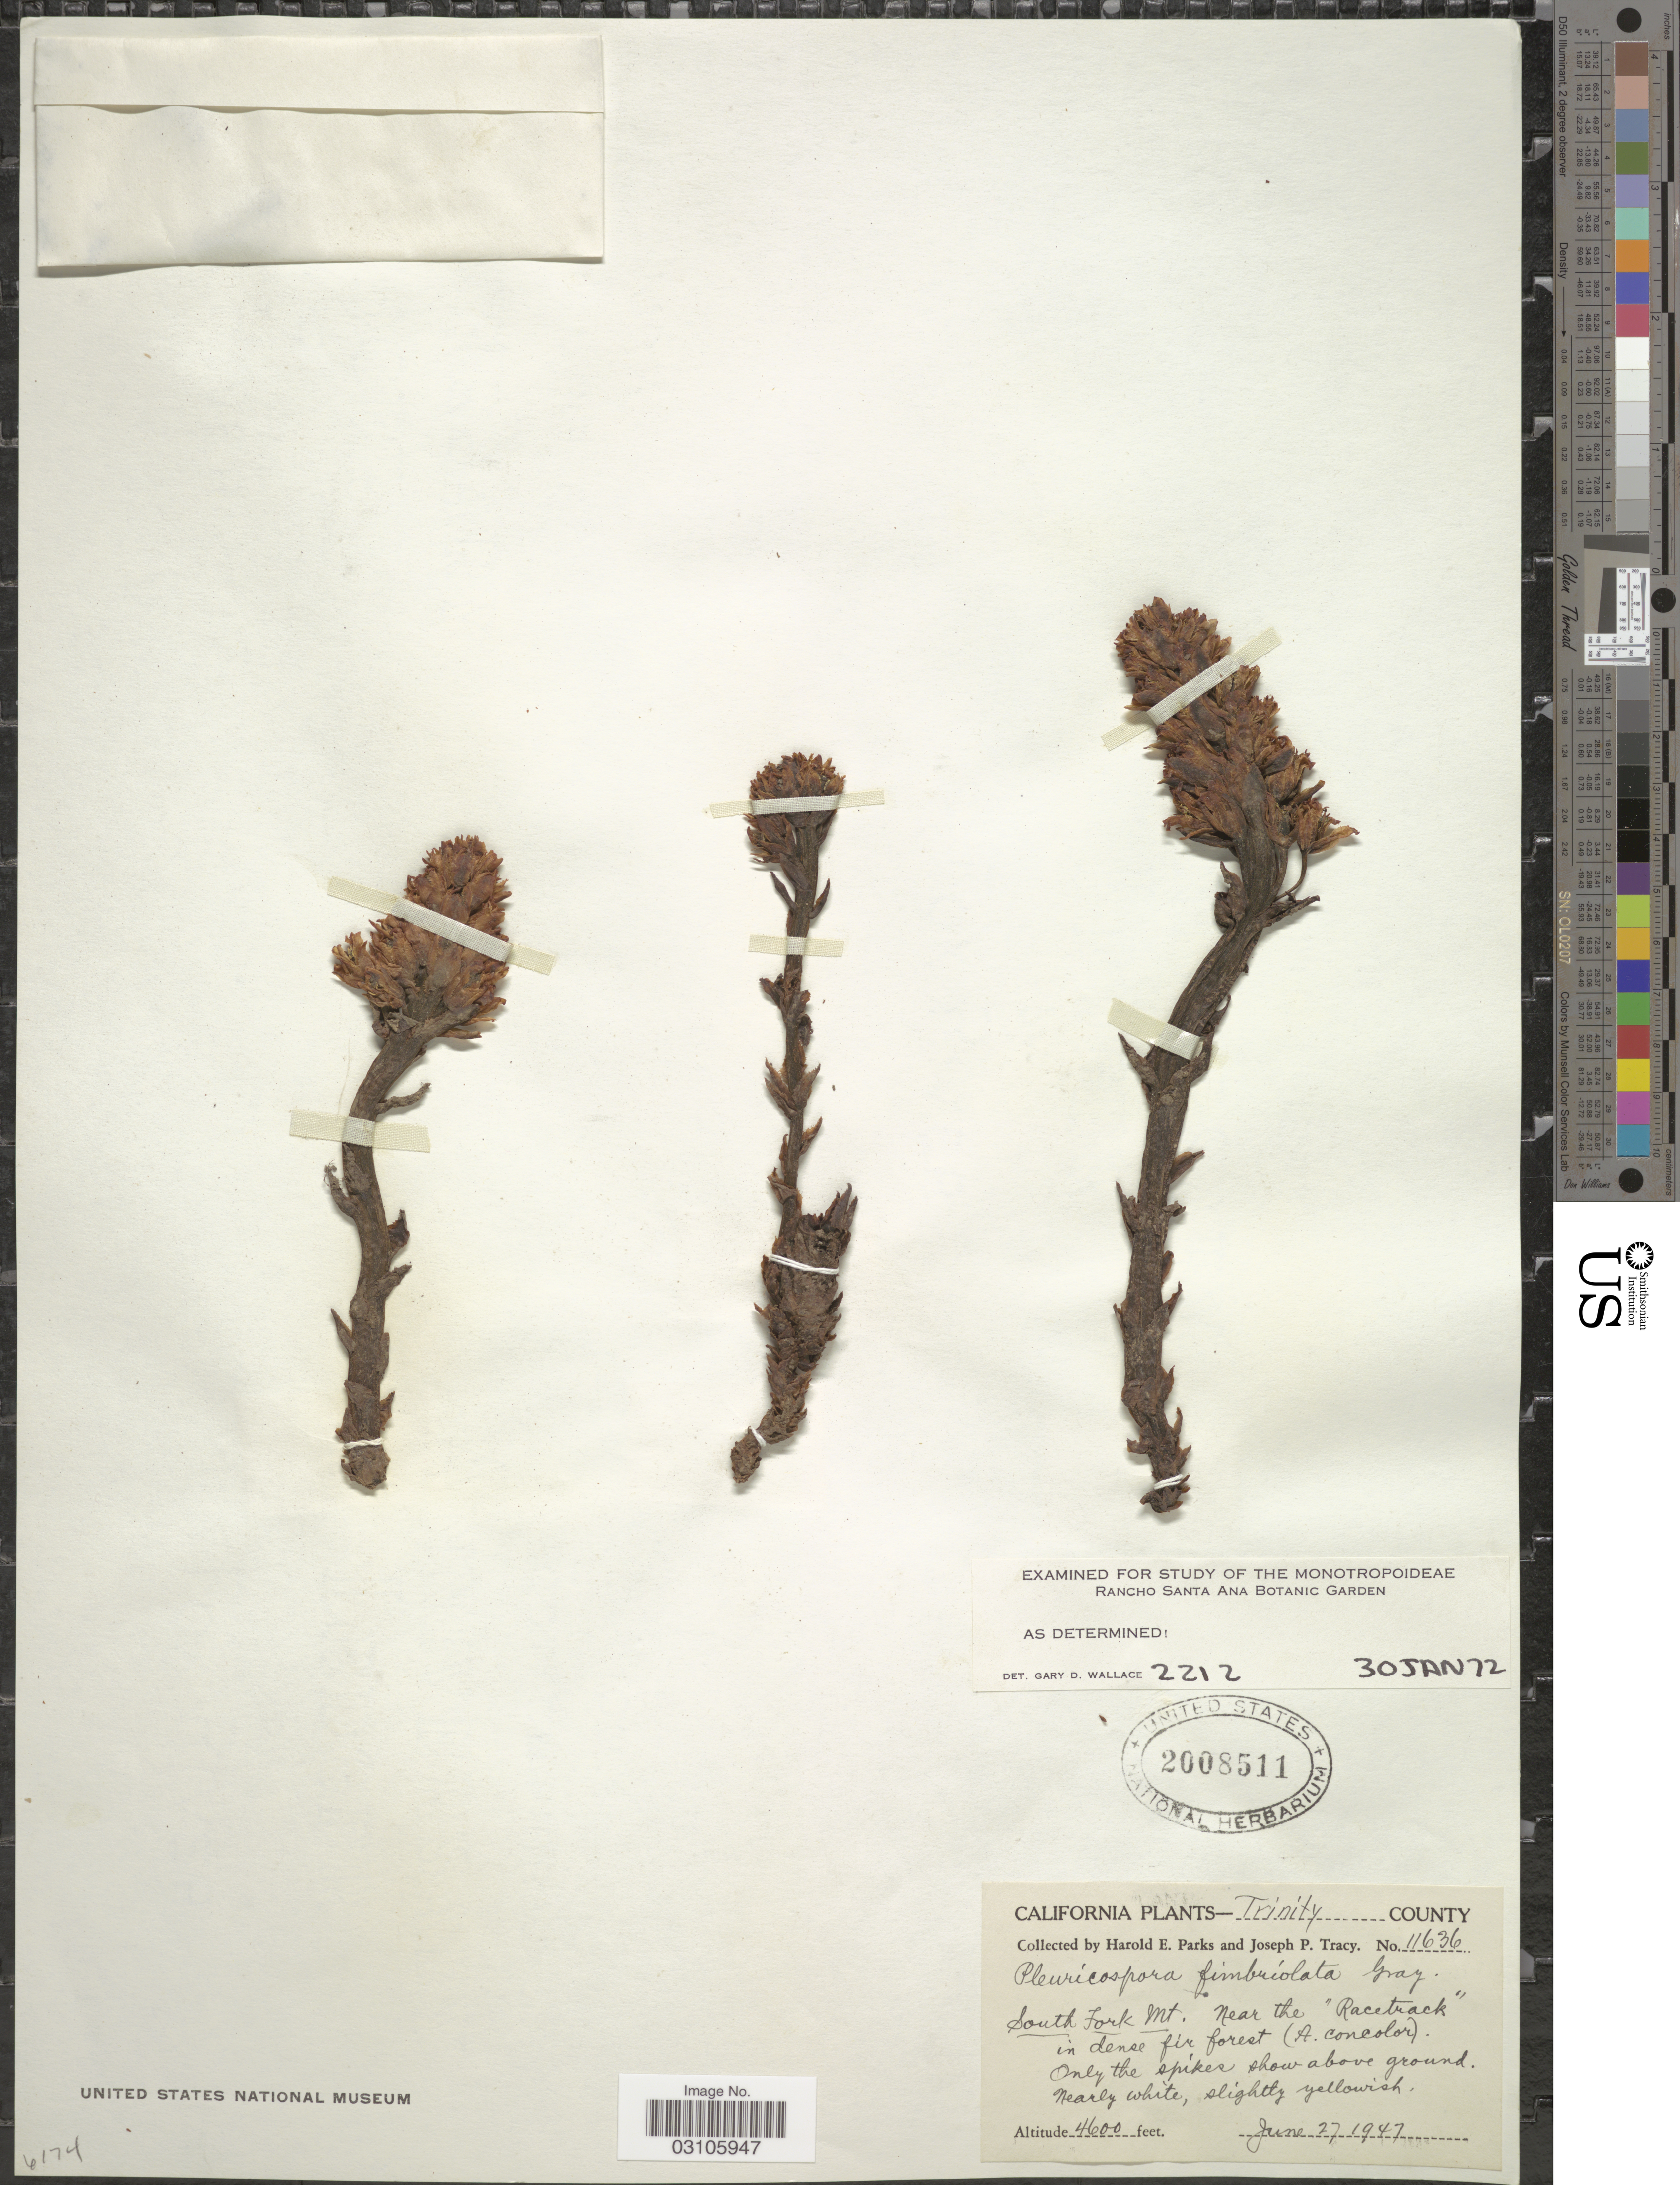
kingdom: Plantae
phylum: Tracheophyta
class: Magnoliopsida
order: Ericales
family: Ericaceae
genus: Pleuricospora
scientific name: Pleuricospora sp.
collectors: H. E. Parks & J. Tracy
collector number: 11636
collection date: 1947-06-27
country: United States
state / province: California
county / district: Trinity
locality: Trinity County. South Fork Mt. Near the "Racetrack".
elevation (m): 1402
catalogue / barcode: US 2008511